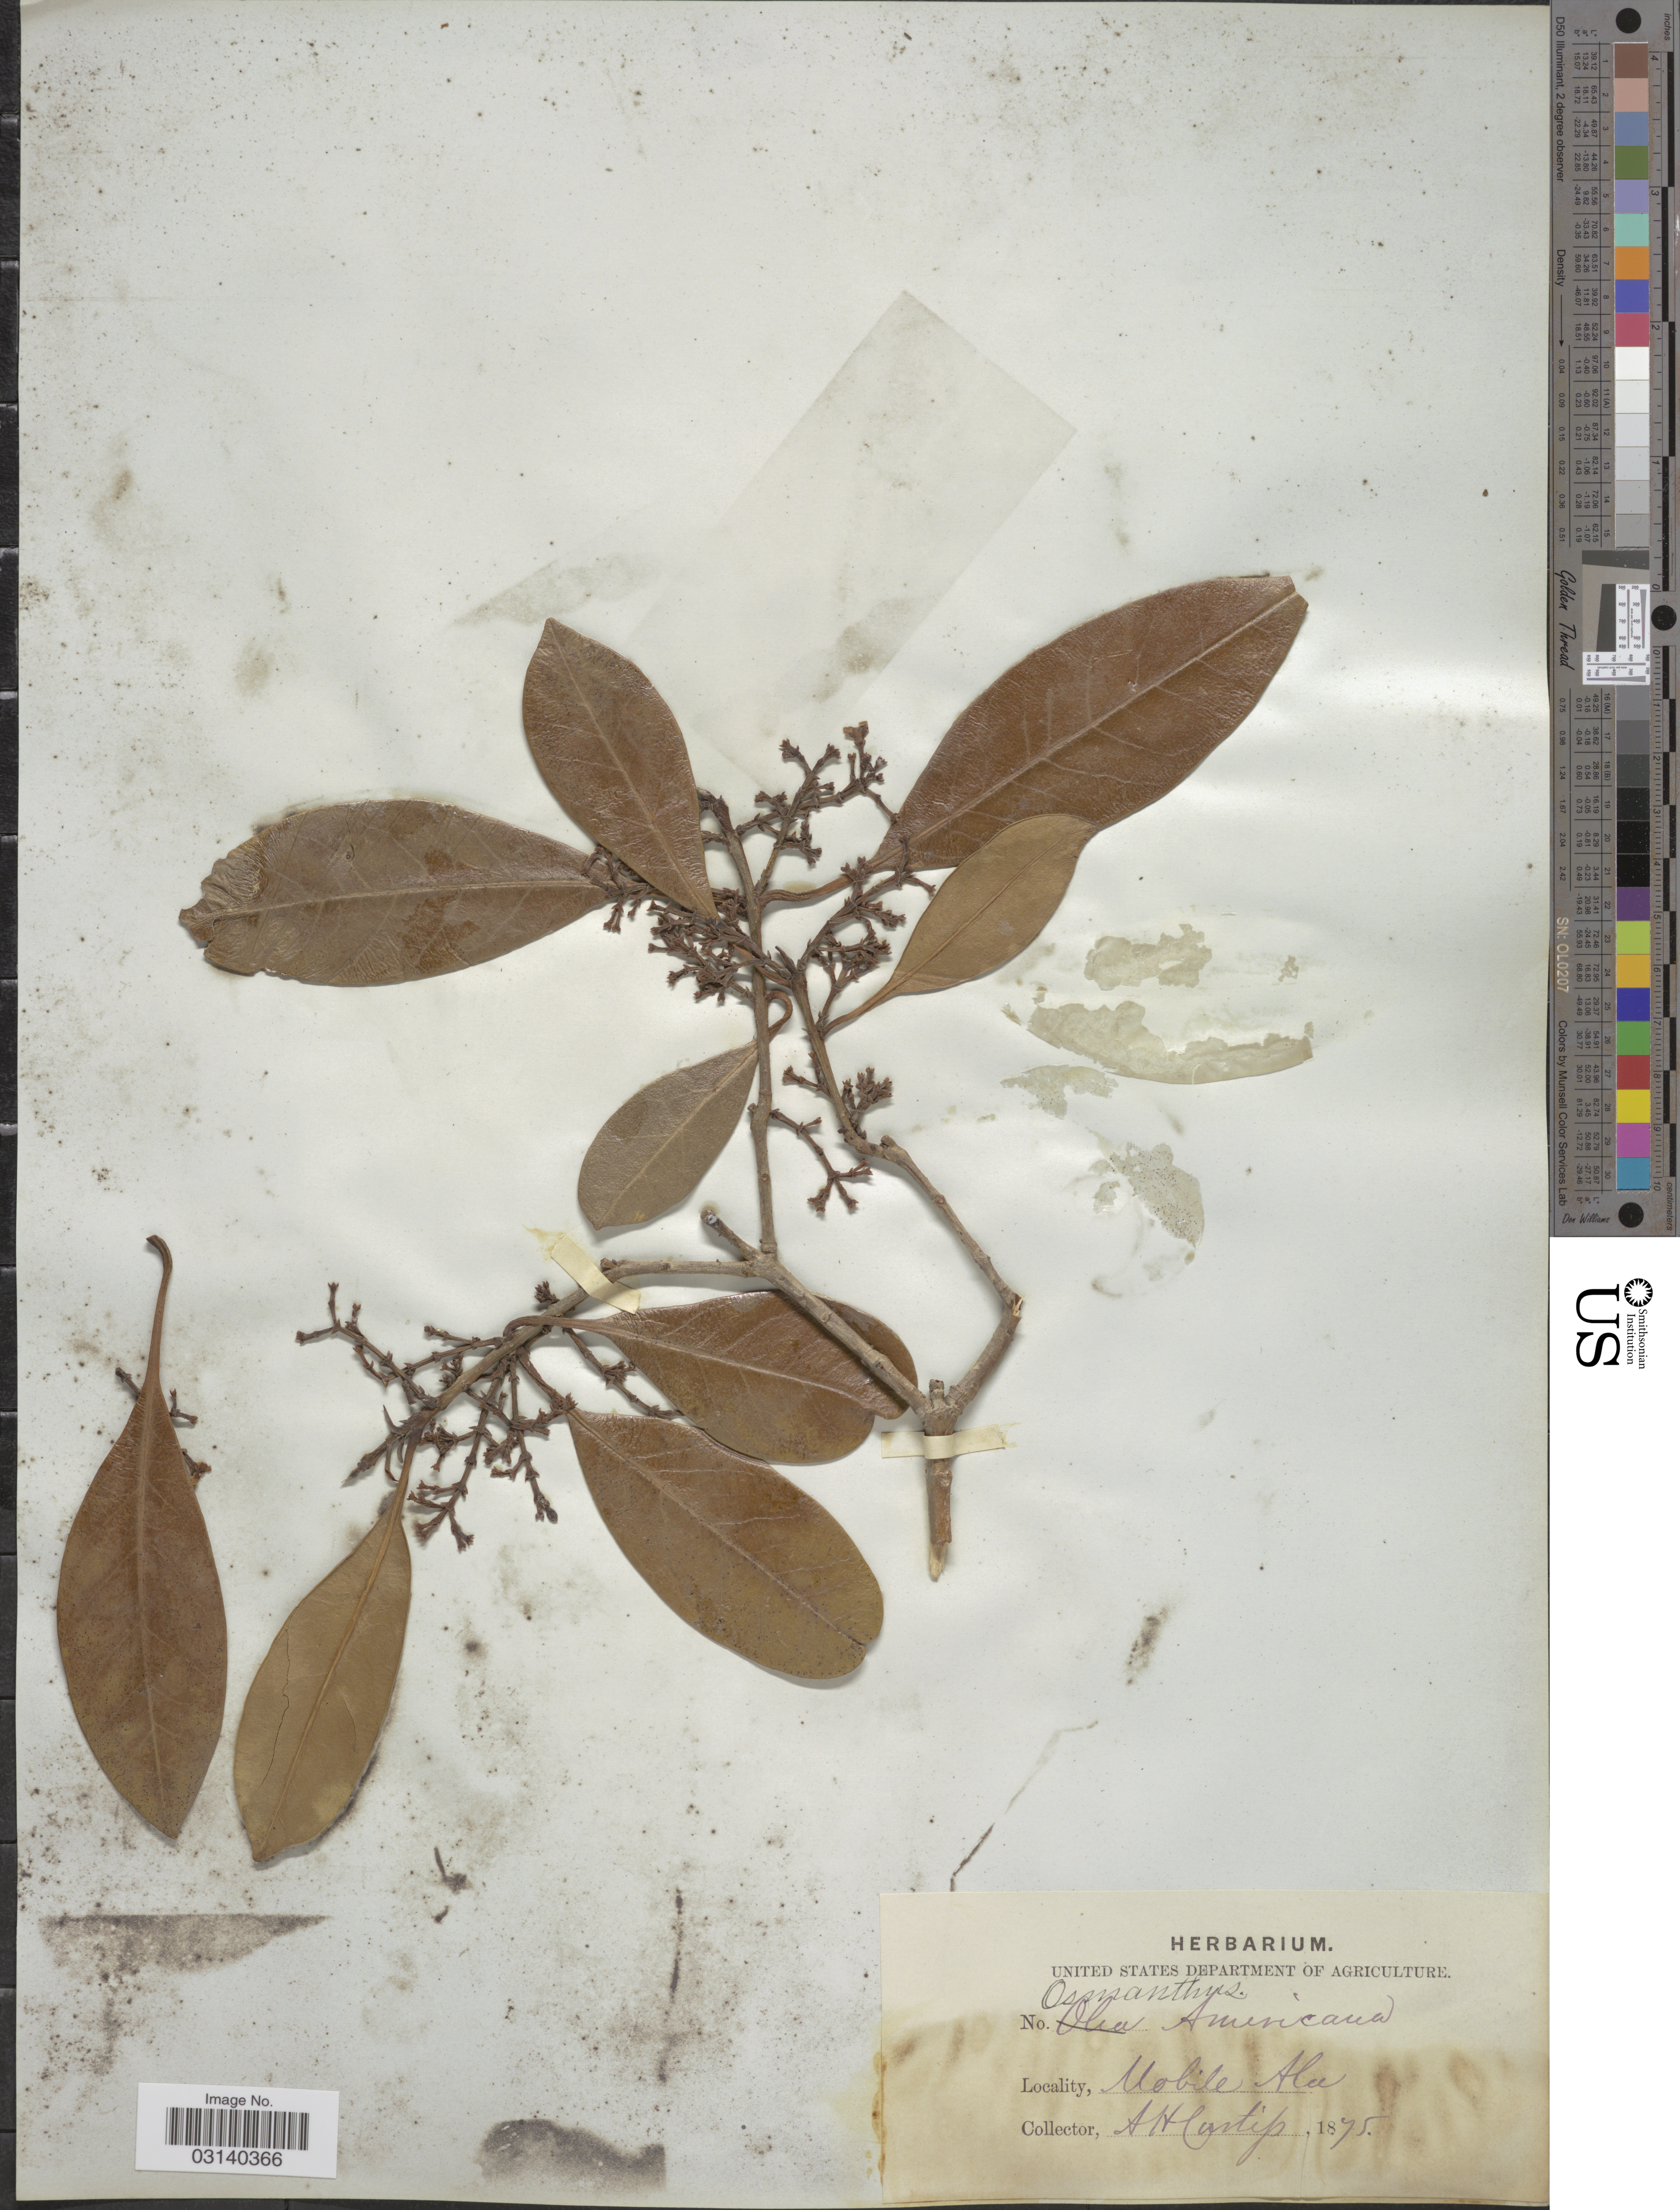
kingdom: Plantae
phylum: Tracheophyta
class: Magnoliopsida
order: Lamiales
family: Oleaceae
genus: Osmanthus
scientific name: Osmanthus americanus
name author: (L.) A. Gray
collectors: A. H. Curtiss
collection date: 1875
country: United States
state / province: Alabama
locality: Mobile Ala.